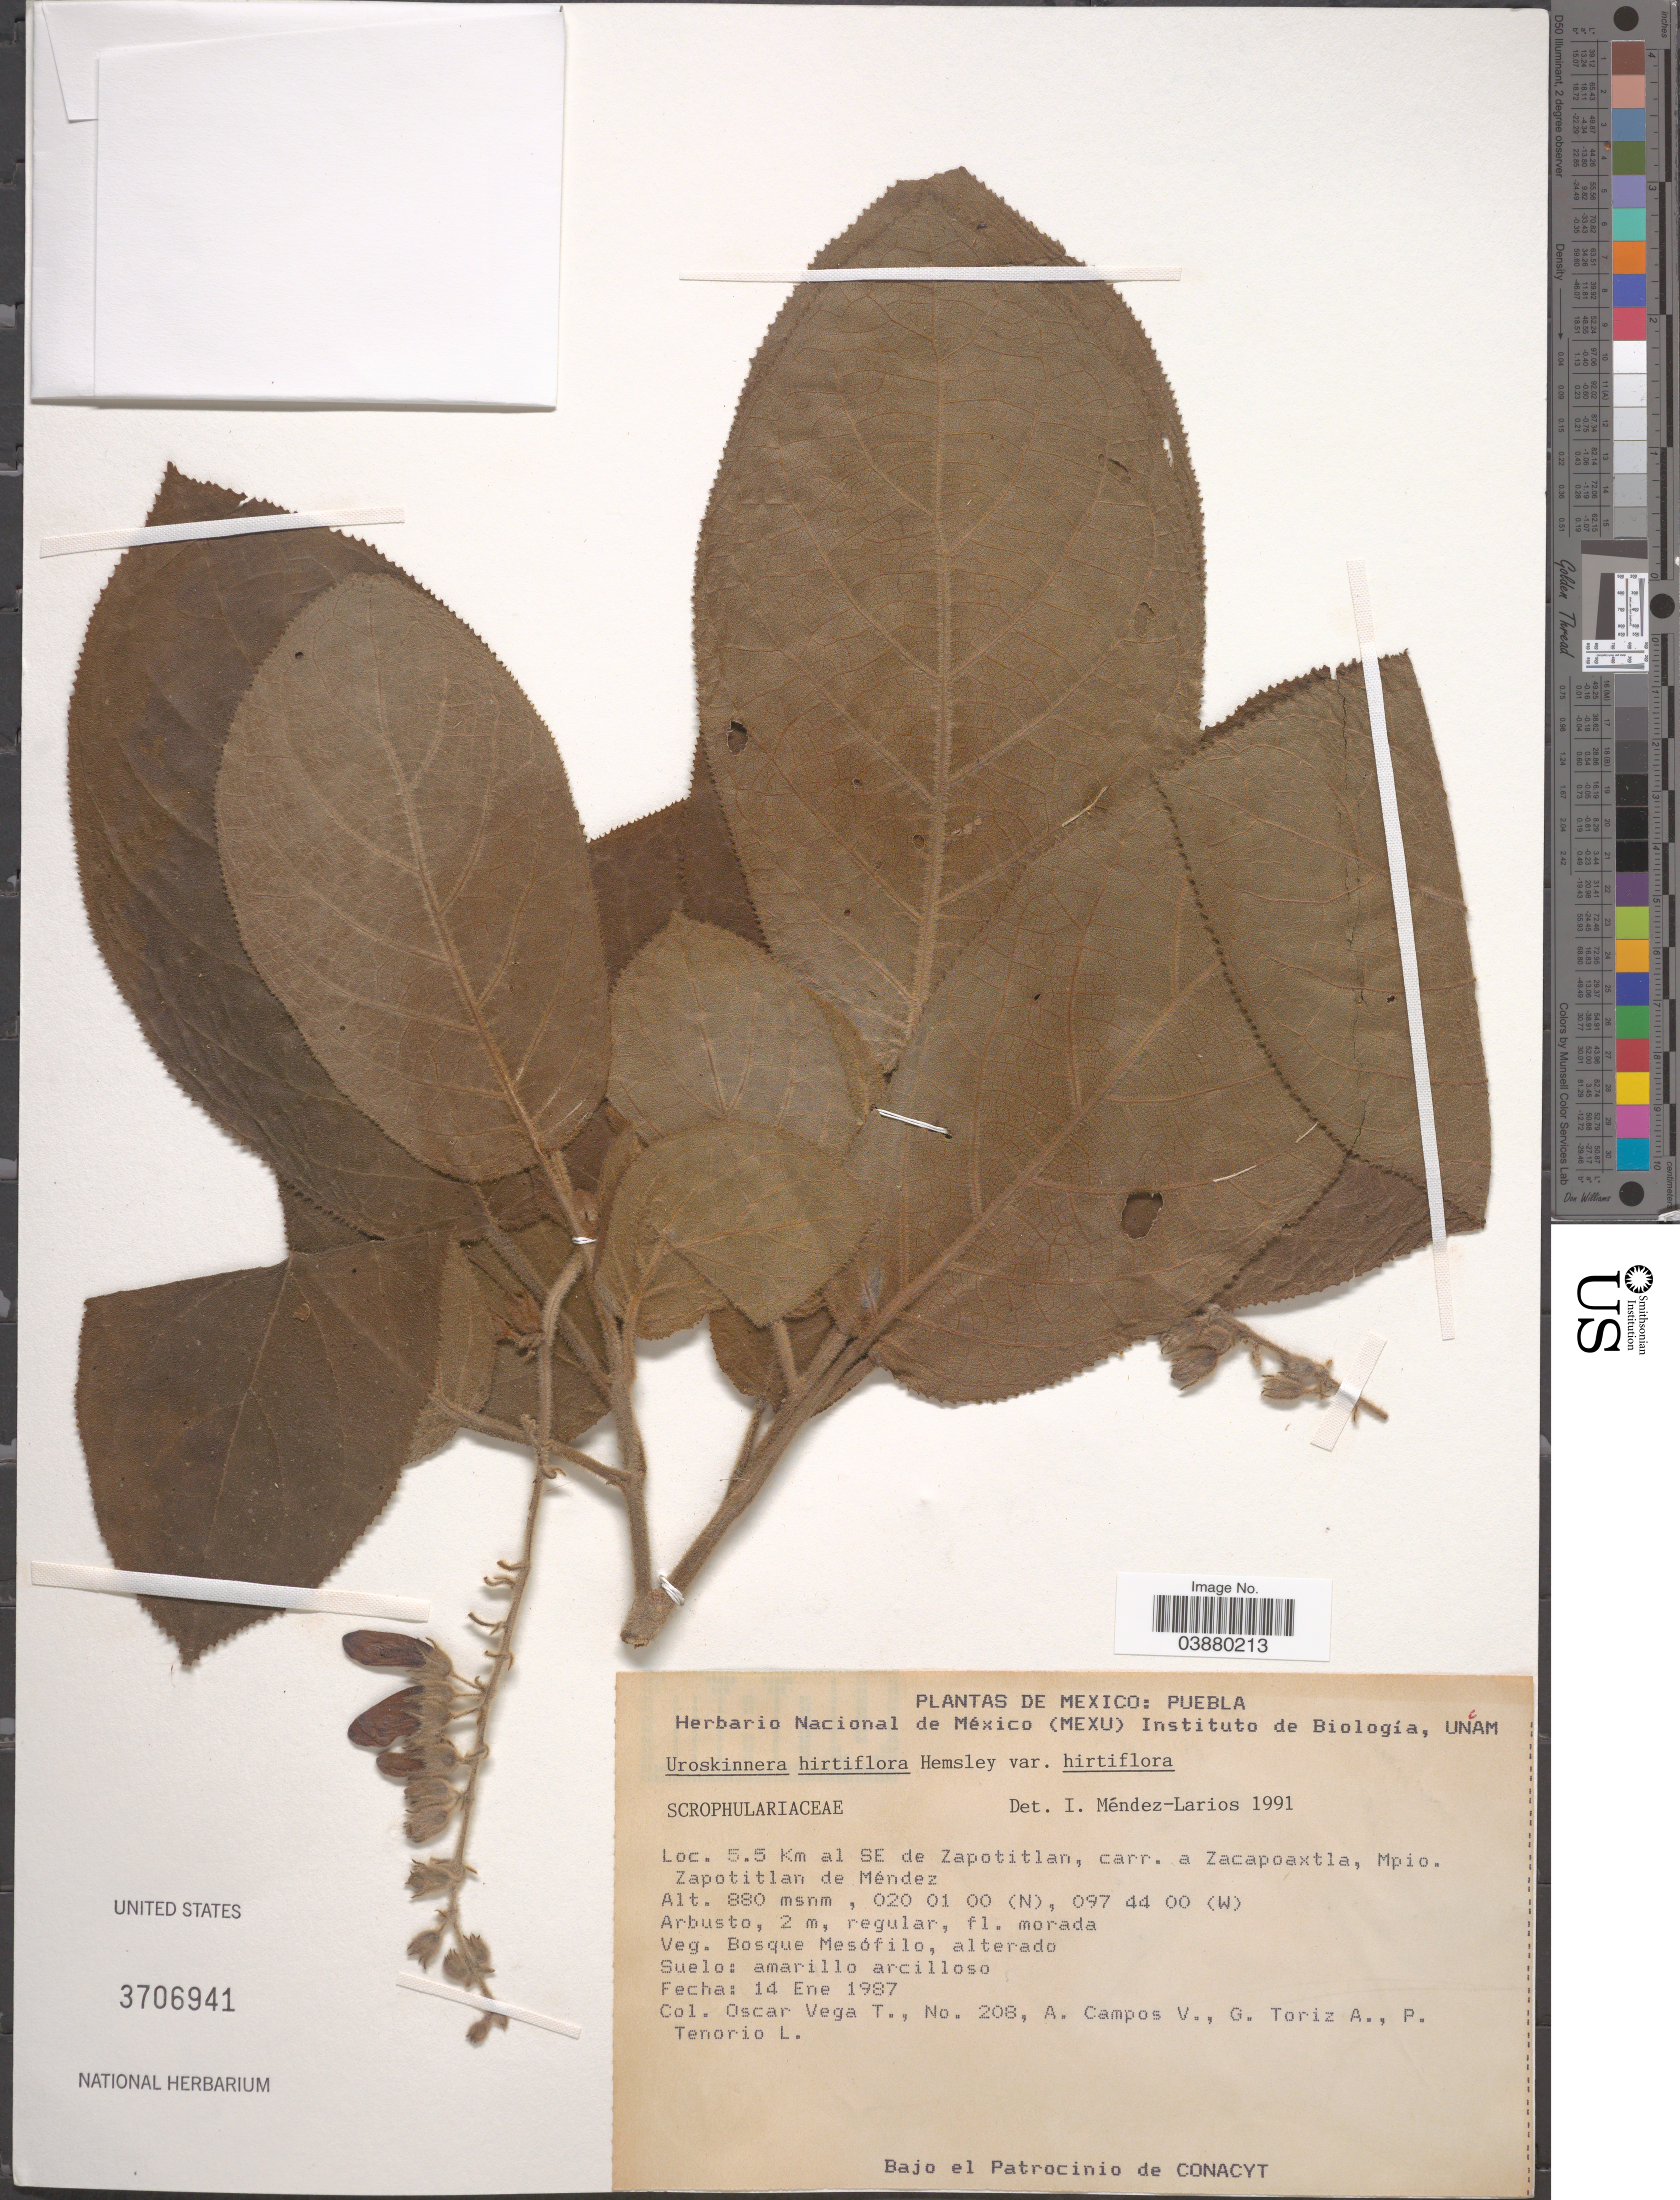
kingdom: Plantae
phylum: Tracheophyta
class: Magnoliopsida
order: Lamiales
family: Plantaginaceae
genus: Uroskinnera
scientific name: Uroskinnera hirtiflora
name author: Hemsl.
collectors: O. Vega T., A. Campos V., G. Toriz A. & P. Tenorio L.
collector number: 208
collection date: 1987-01-14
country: Mexico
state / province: Puebla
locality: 5.5 Km al SE de Zapotitlan, carr. a Zacapoaxtla, Mpio. Zapotitlan de Méndez.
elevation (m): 880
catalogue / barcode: US 3706941